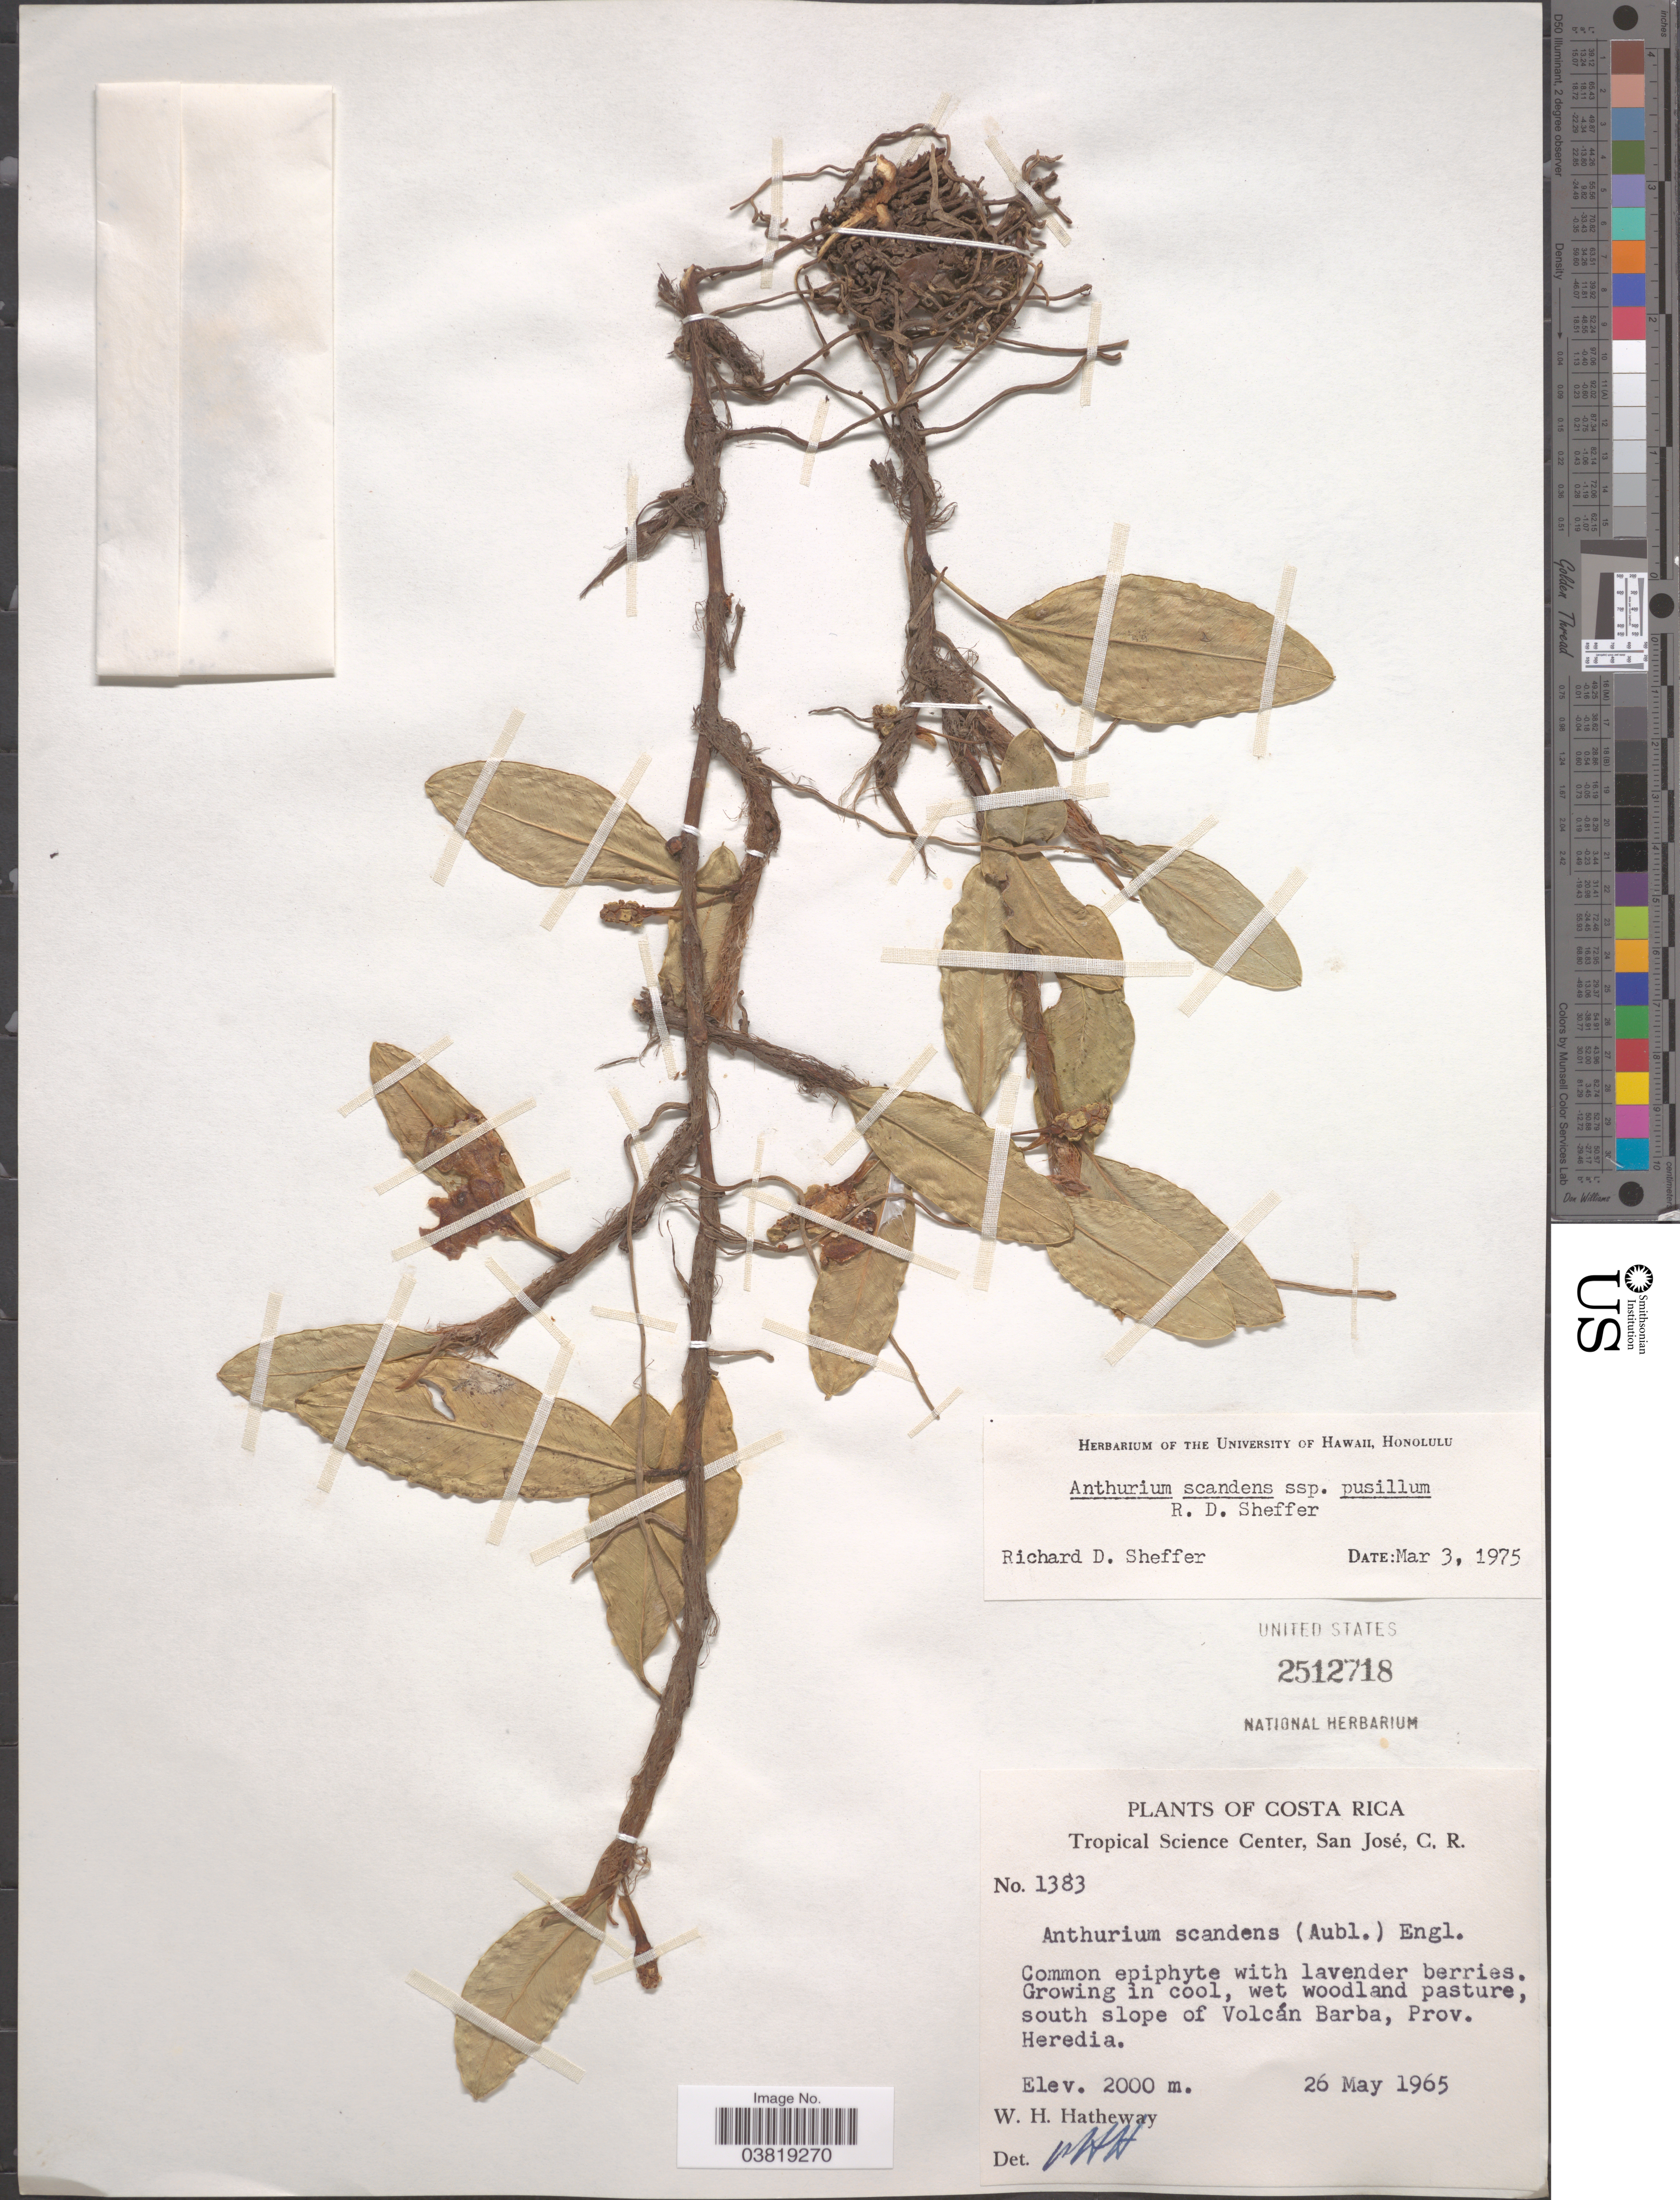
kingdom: Plantae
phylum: Tracheophyta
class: Liliopsida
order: Alismatales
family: Araceae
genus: Anthurium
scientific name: Anthurium scandens subsp. pusillum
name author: Sheffer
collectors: W. H. Hatheway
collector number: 1383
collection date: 1965-05-26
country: Costa Rica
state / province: Heredia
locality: South slope of Volcán Barba.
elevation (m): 2000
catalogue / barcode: US 2512718